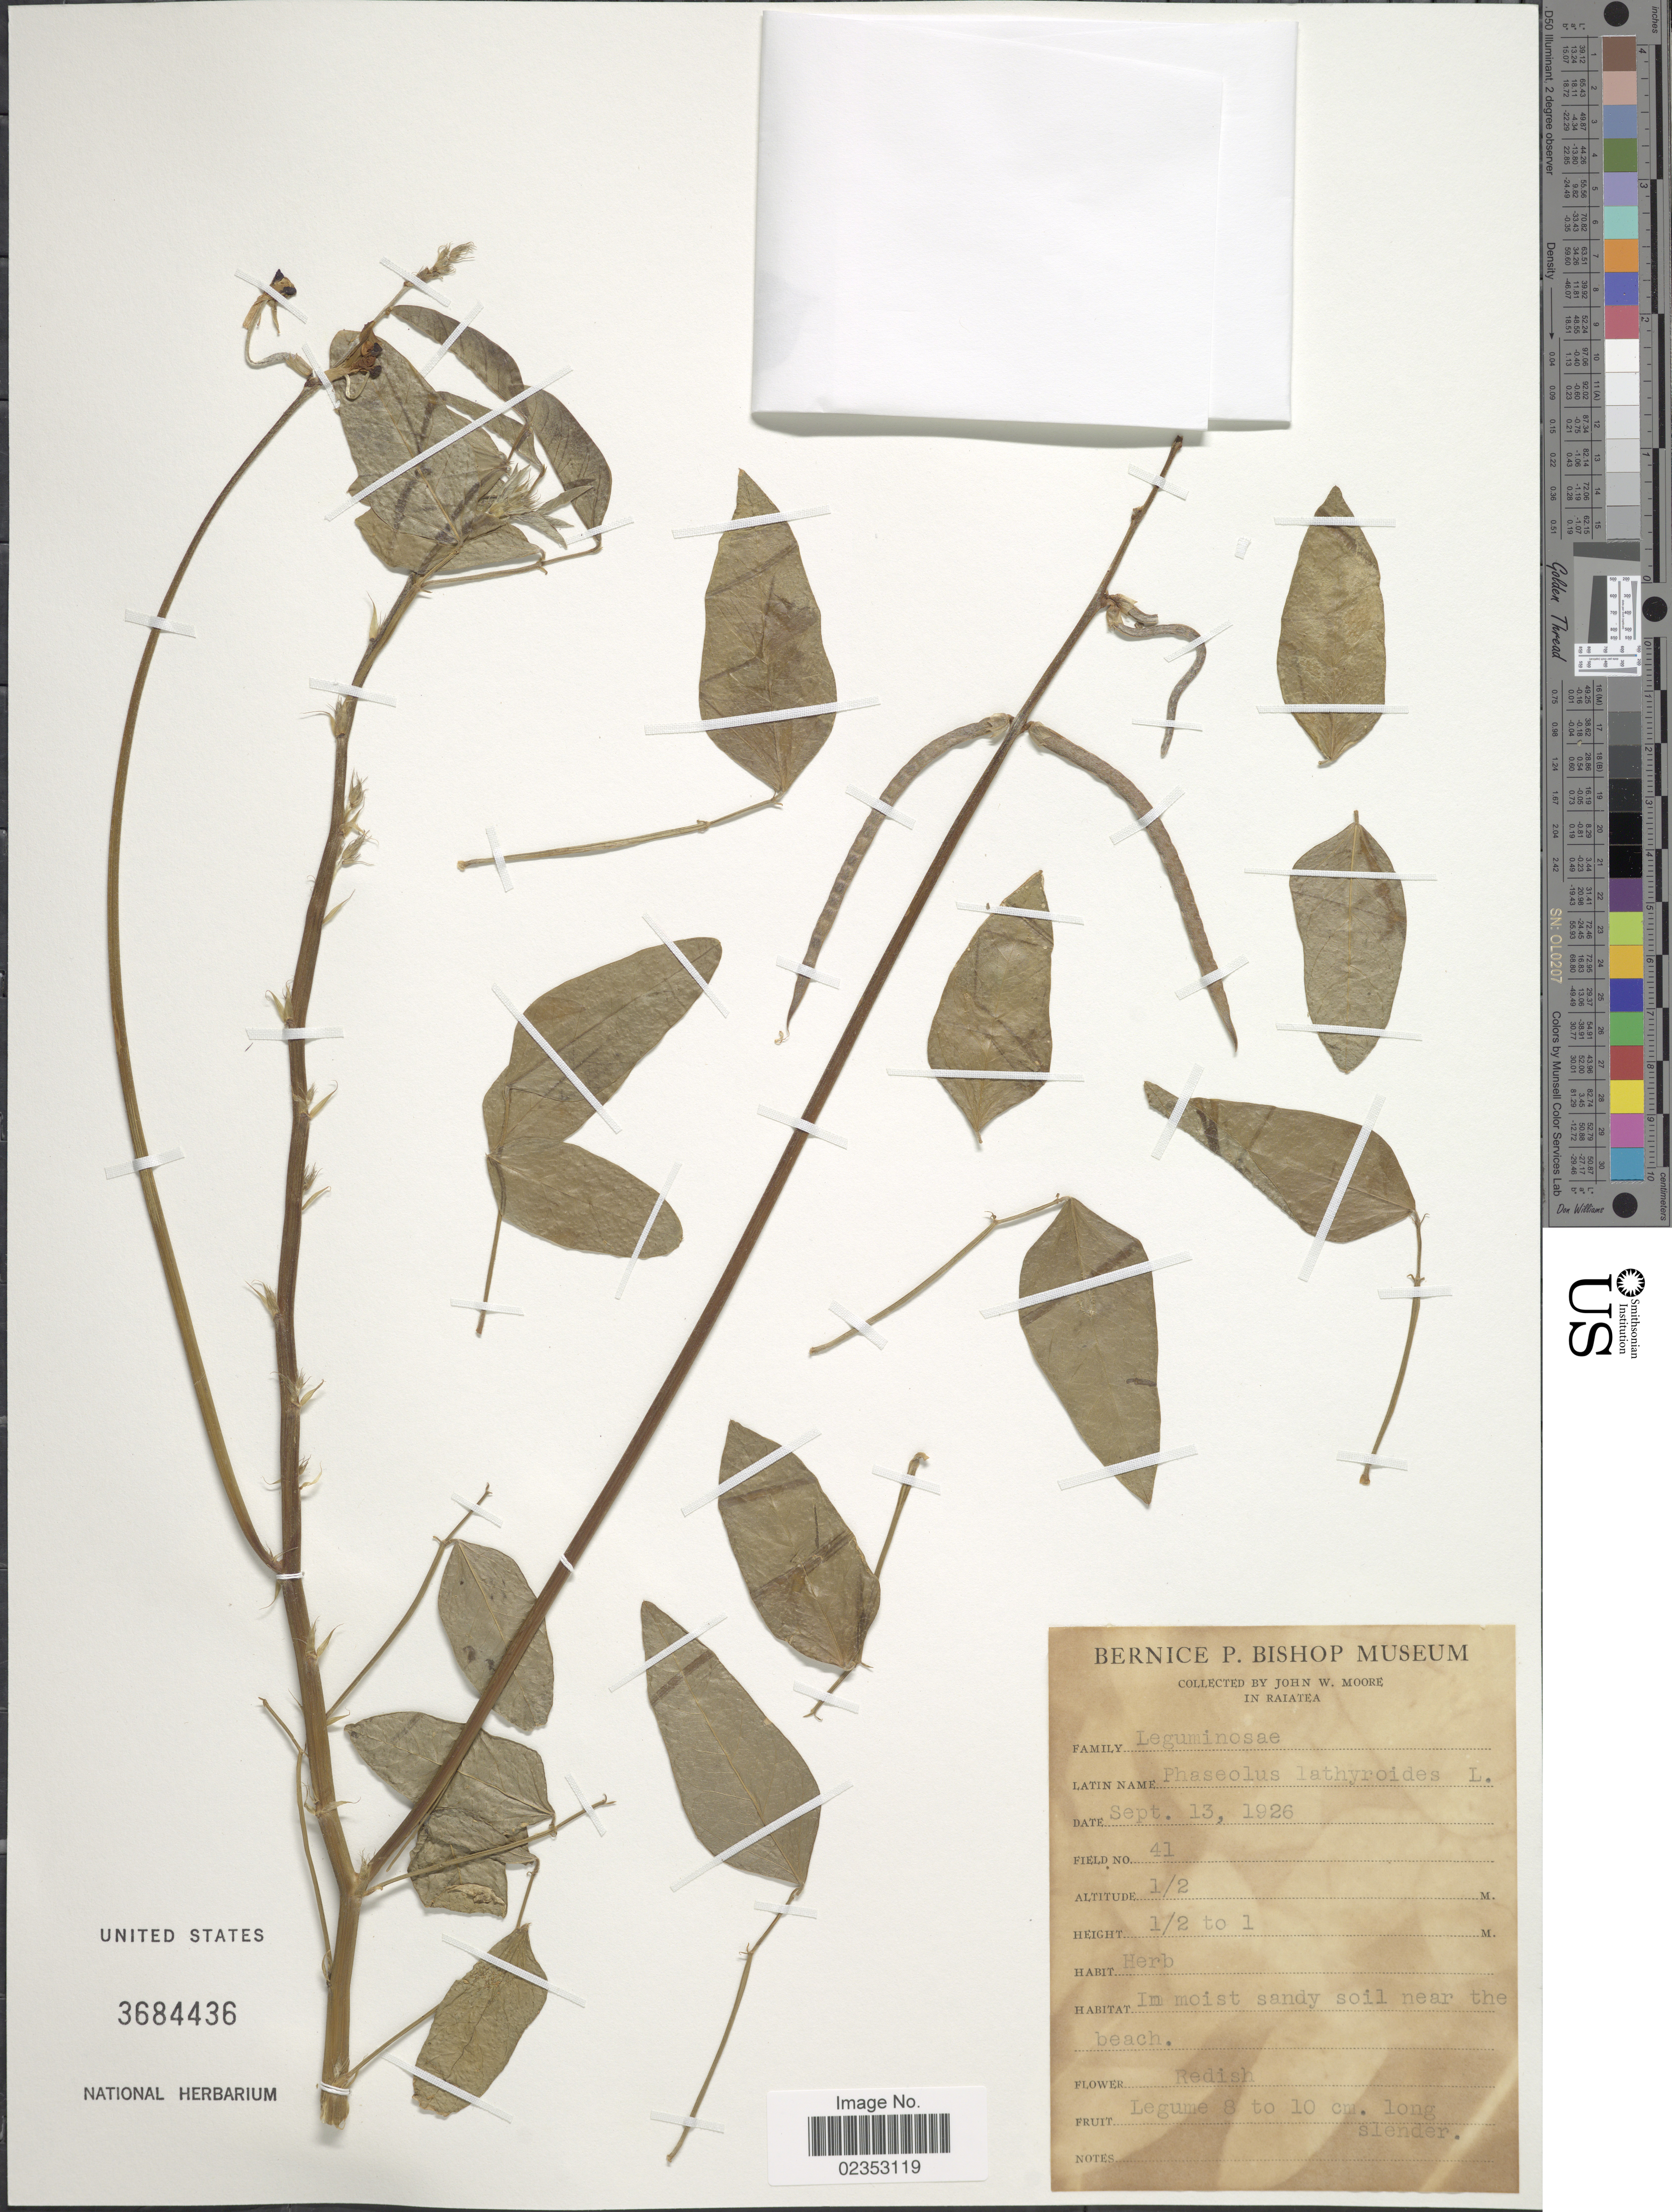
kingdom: Plantae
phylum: Tracheophyta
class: Magnoliopsida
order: Fabales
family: Fabaceae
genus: Macroptilium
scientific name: Macroptilium lathyroides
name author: (L.) Urb.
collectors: J. Moore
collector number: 41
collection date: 1926-09-13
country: French Polynesia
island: Raiatea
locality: Raiatea. In moist sandy soil near the beach.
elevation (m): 0.5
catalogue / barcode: US 3684436